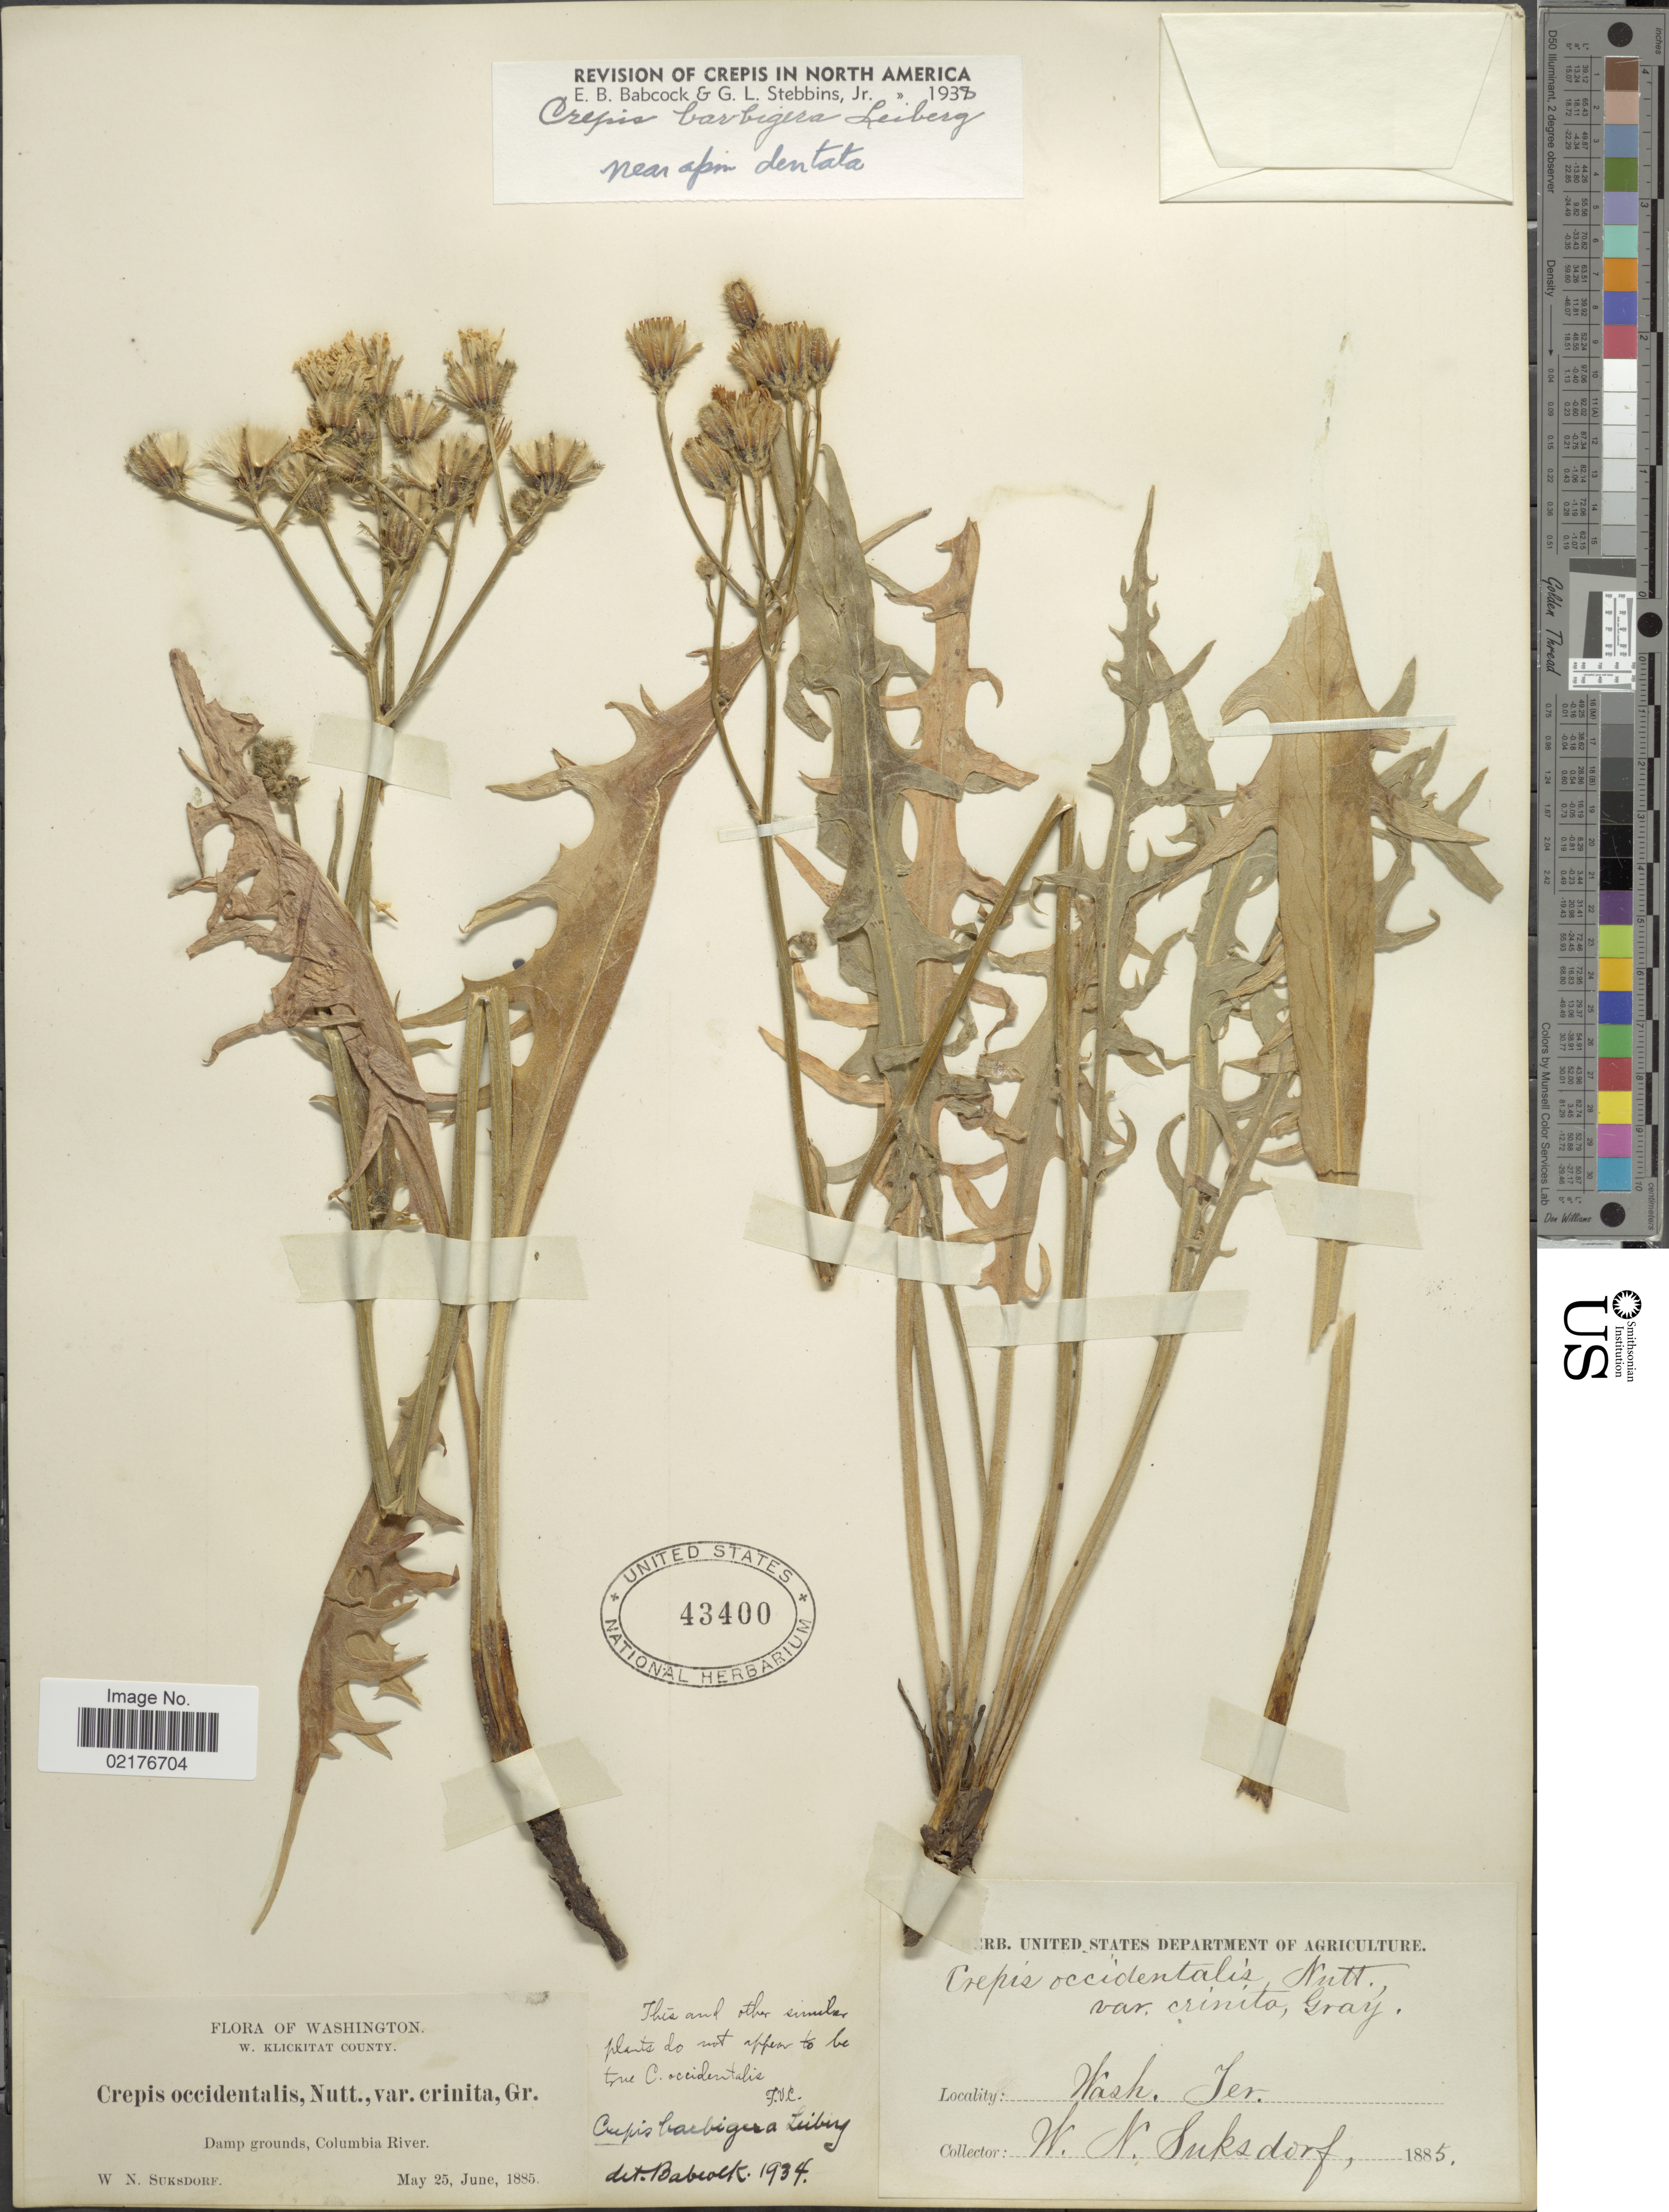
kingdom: Plantae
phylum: Tracheophyta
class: Magnoliopsida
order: Asterales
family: Asteraceae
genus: Crepis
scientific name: Crepis barbigera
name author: Leiberg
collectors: W. N. Suksdorf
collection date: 1885-05-25/1885-06-05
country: United States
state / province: Washington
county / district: Klickitat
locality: W. Klickitat County, Damp grounds, Columbia River, Wash. Ter.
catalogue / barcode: US 43400